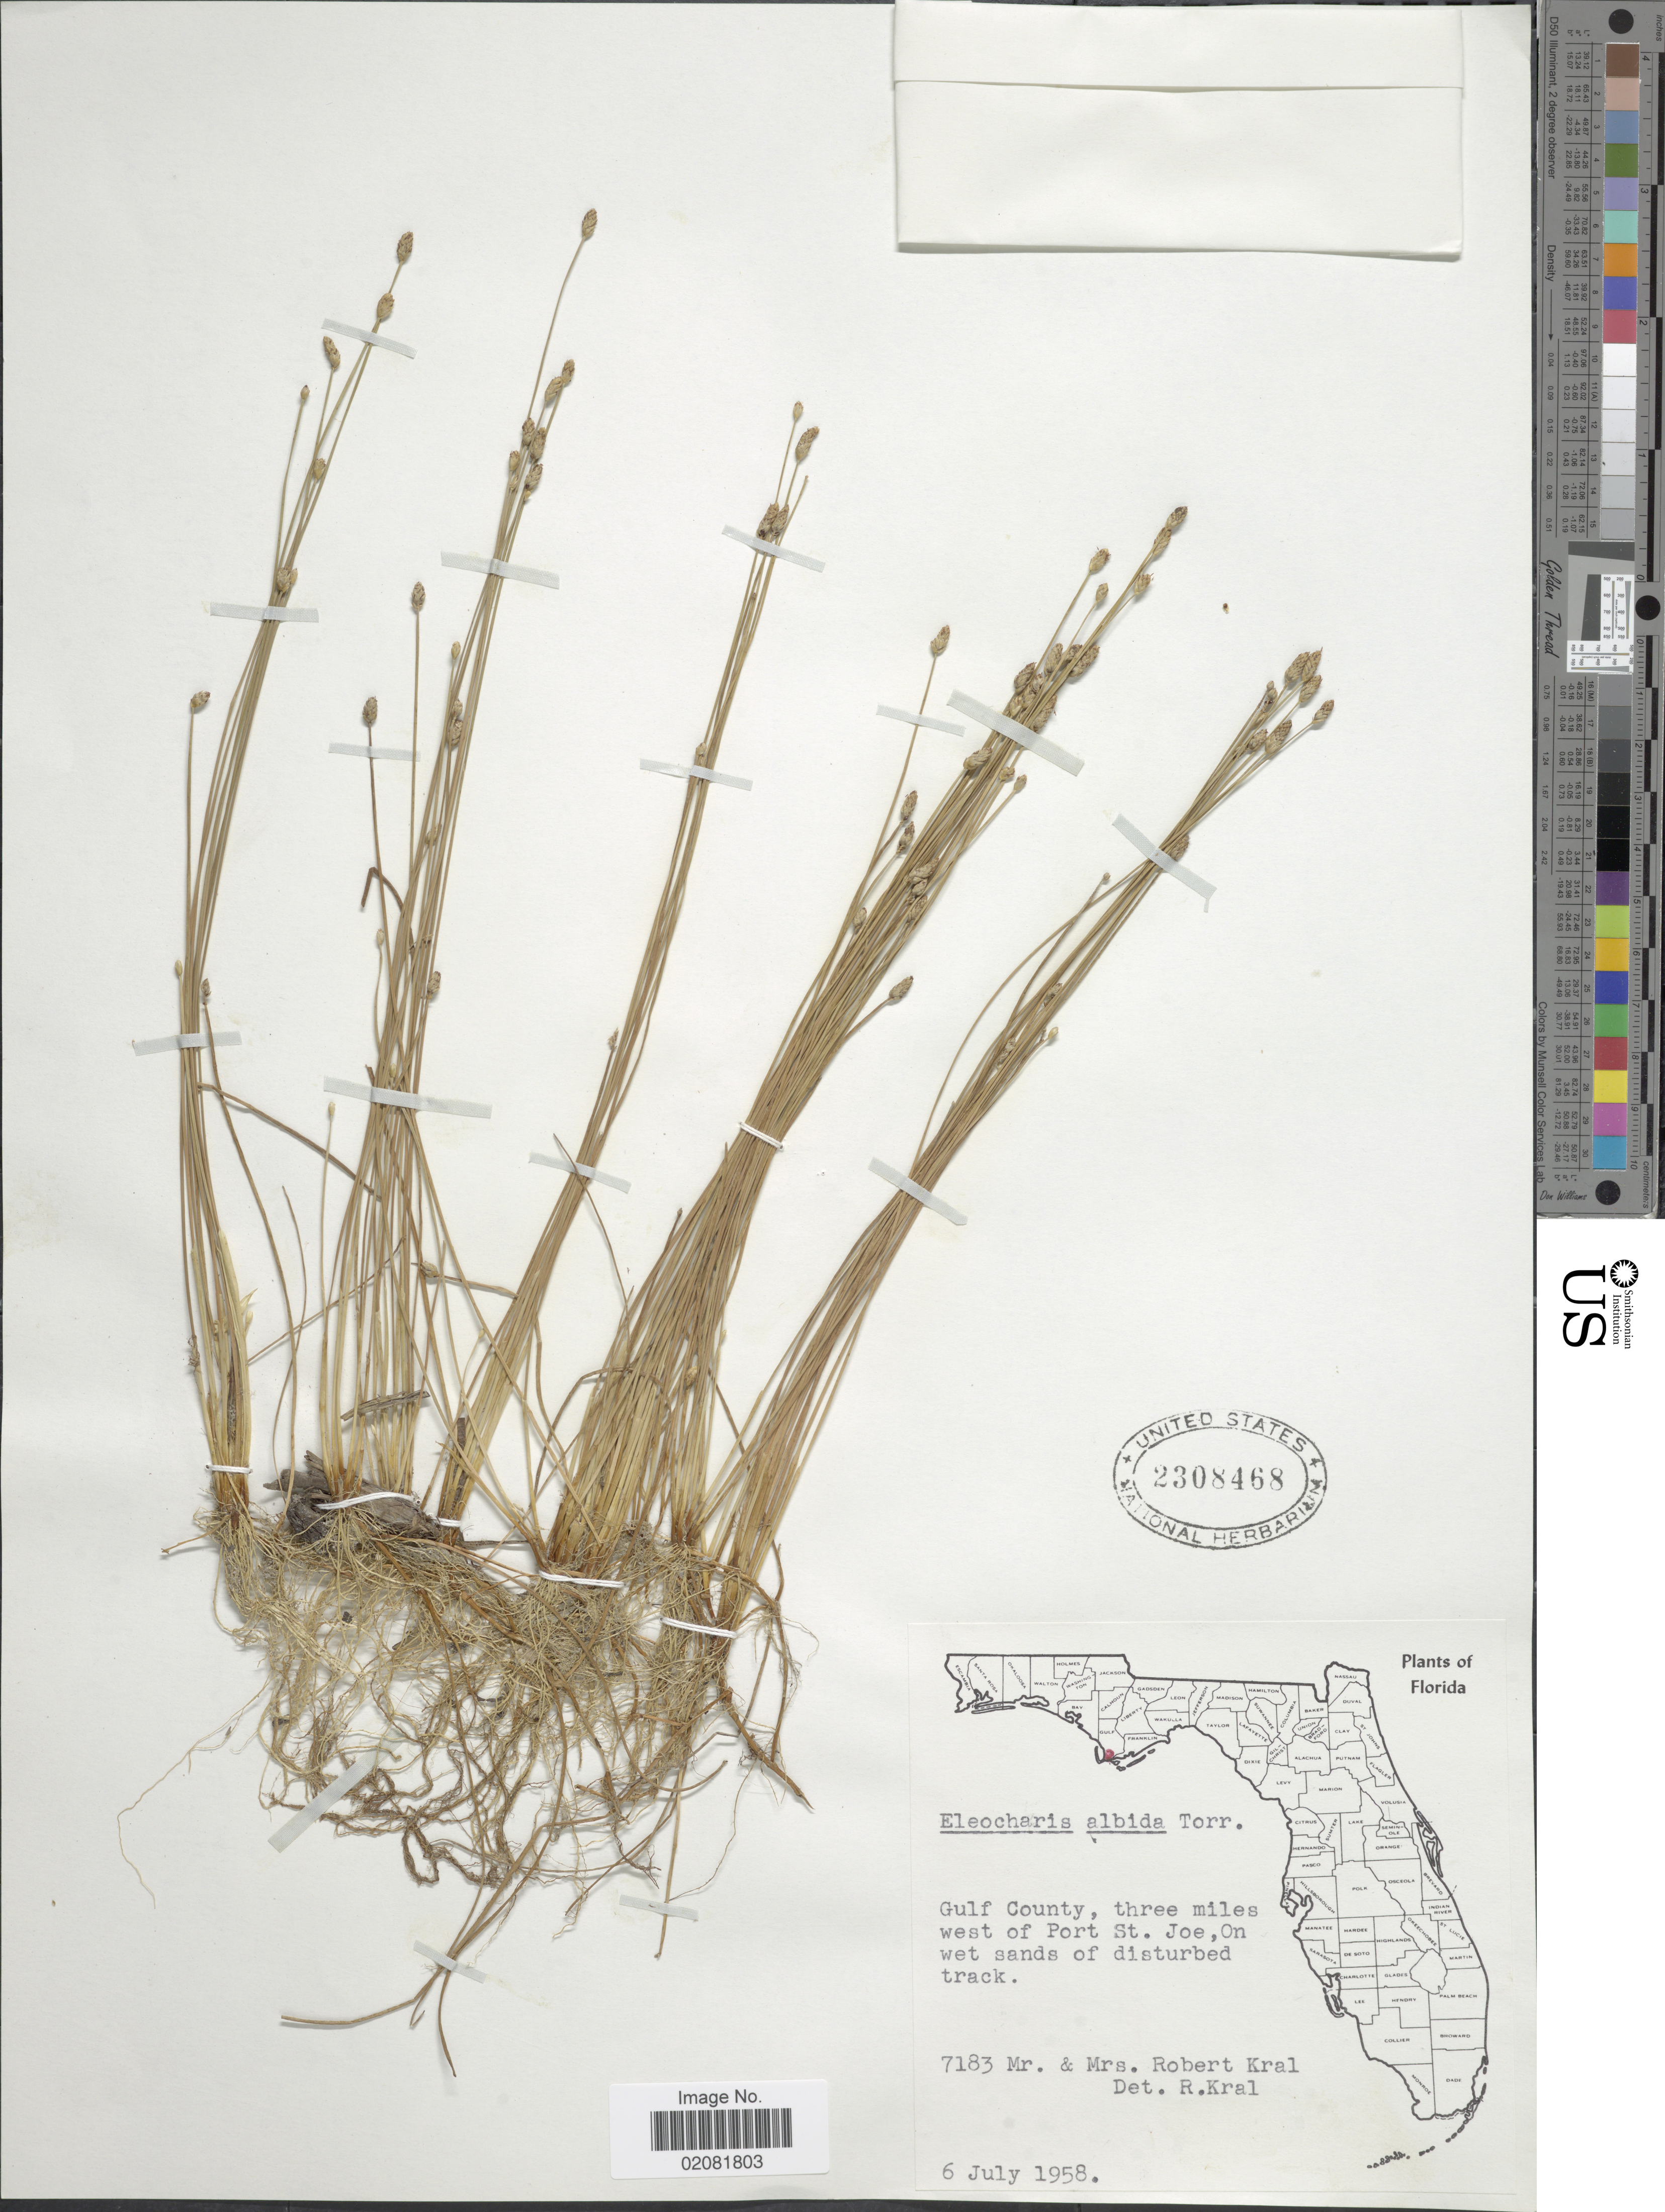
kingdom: Plantae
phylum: Tracheophyta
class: Liliopsida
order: Poales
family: Cyperaceae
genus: Eleocharis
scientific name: Eleocharis albida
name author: Torr.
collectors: R. Kral & R. Kral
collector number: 7183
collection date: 1958-07-06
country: United States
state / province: Florida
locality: Gulf County, Three miles west of Port St. Joe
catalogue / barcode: US 2308468